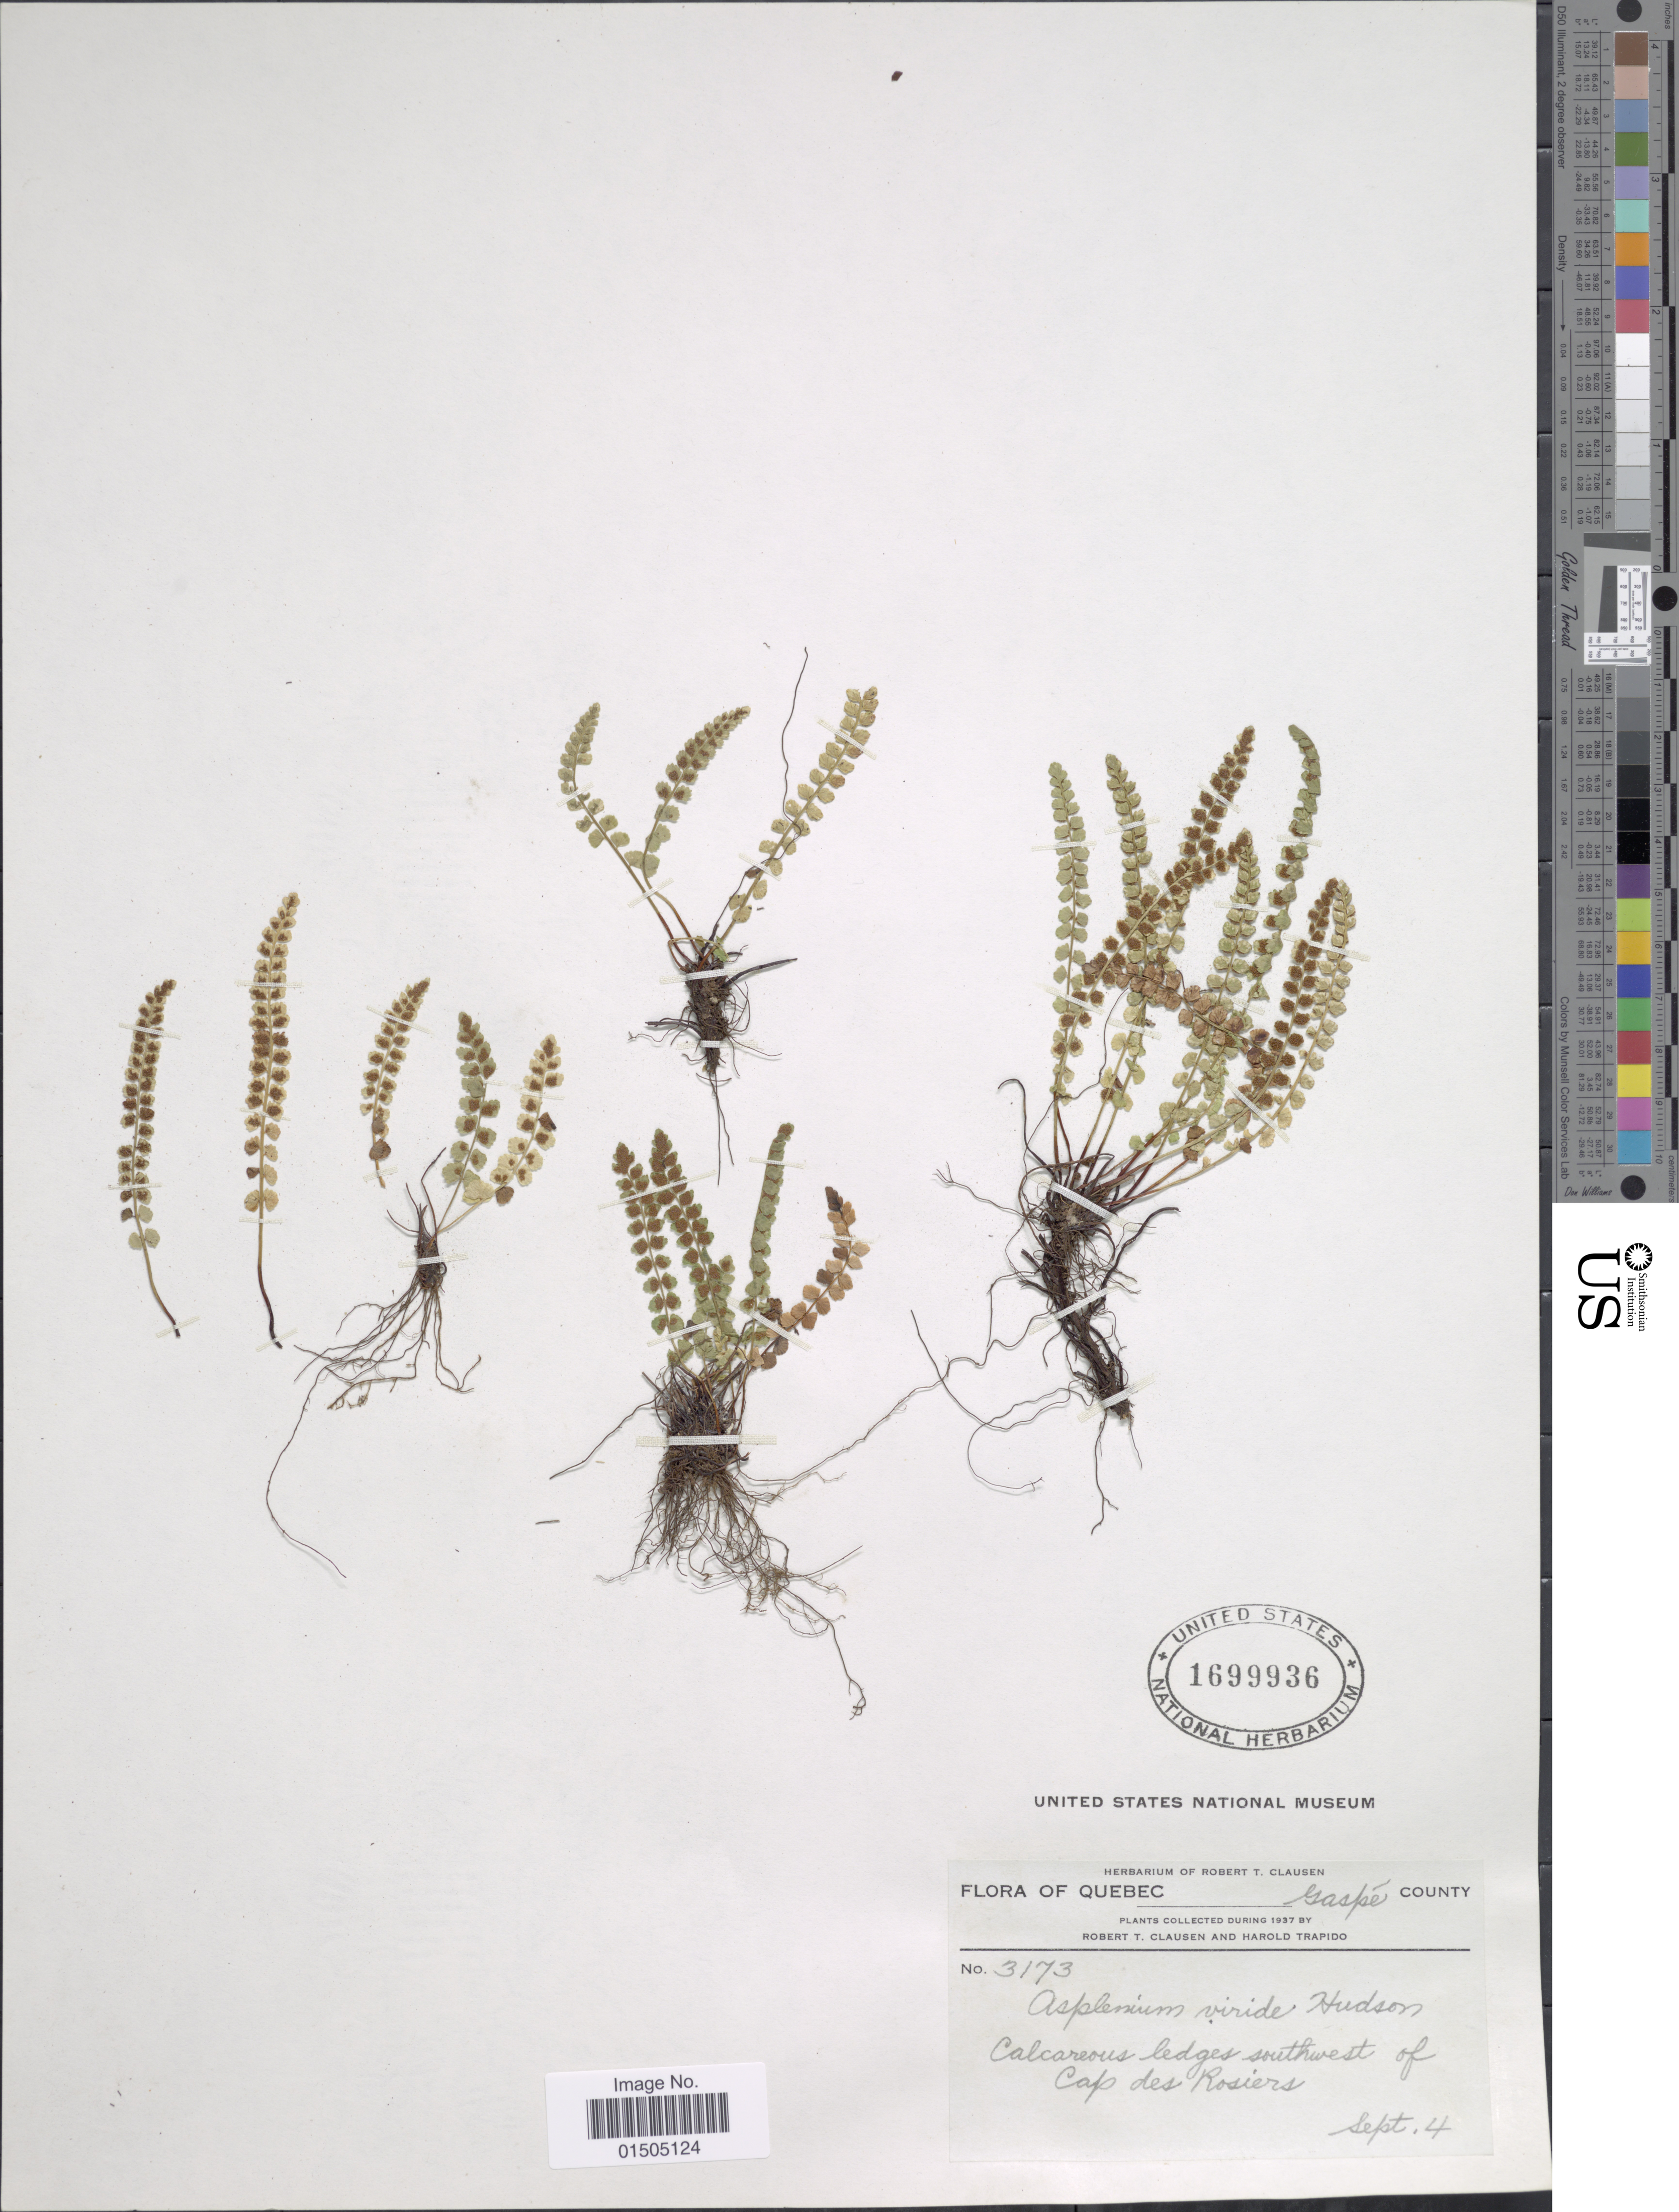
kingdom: Plantae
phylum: Tracheophyta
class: Polypodiopsida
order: Polypodiales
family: Aspleniaceae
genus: Asplenium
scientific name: Asplenium trichomanes-ramosum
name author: L.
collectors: R. T. Clausen & H. Trapido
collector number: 3173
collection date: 1937-09-04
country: Canada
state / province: Quebec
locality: Gaspé County. Calcareous ledges southwest of Cap des Rosiers.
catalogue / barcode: US 1699936